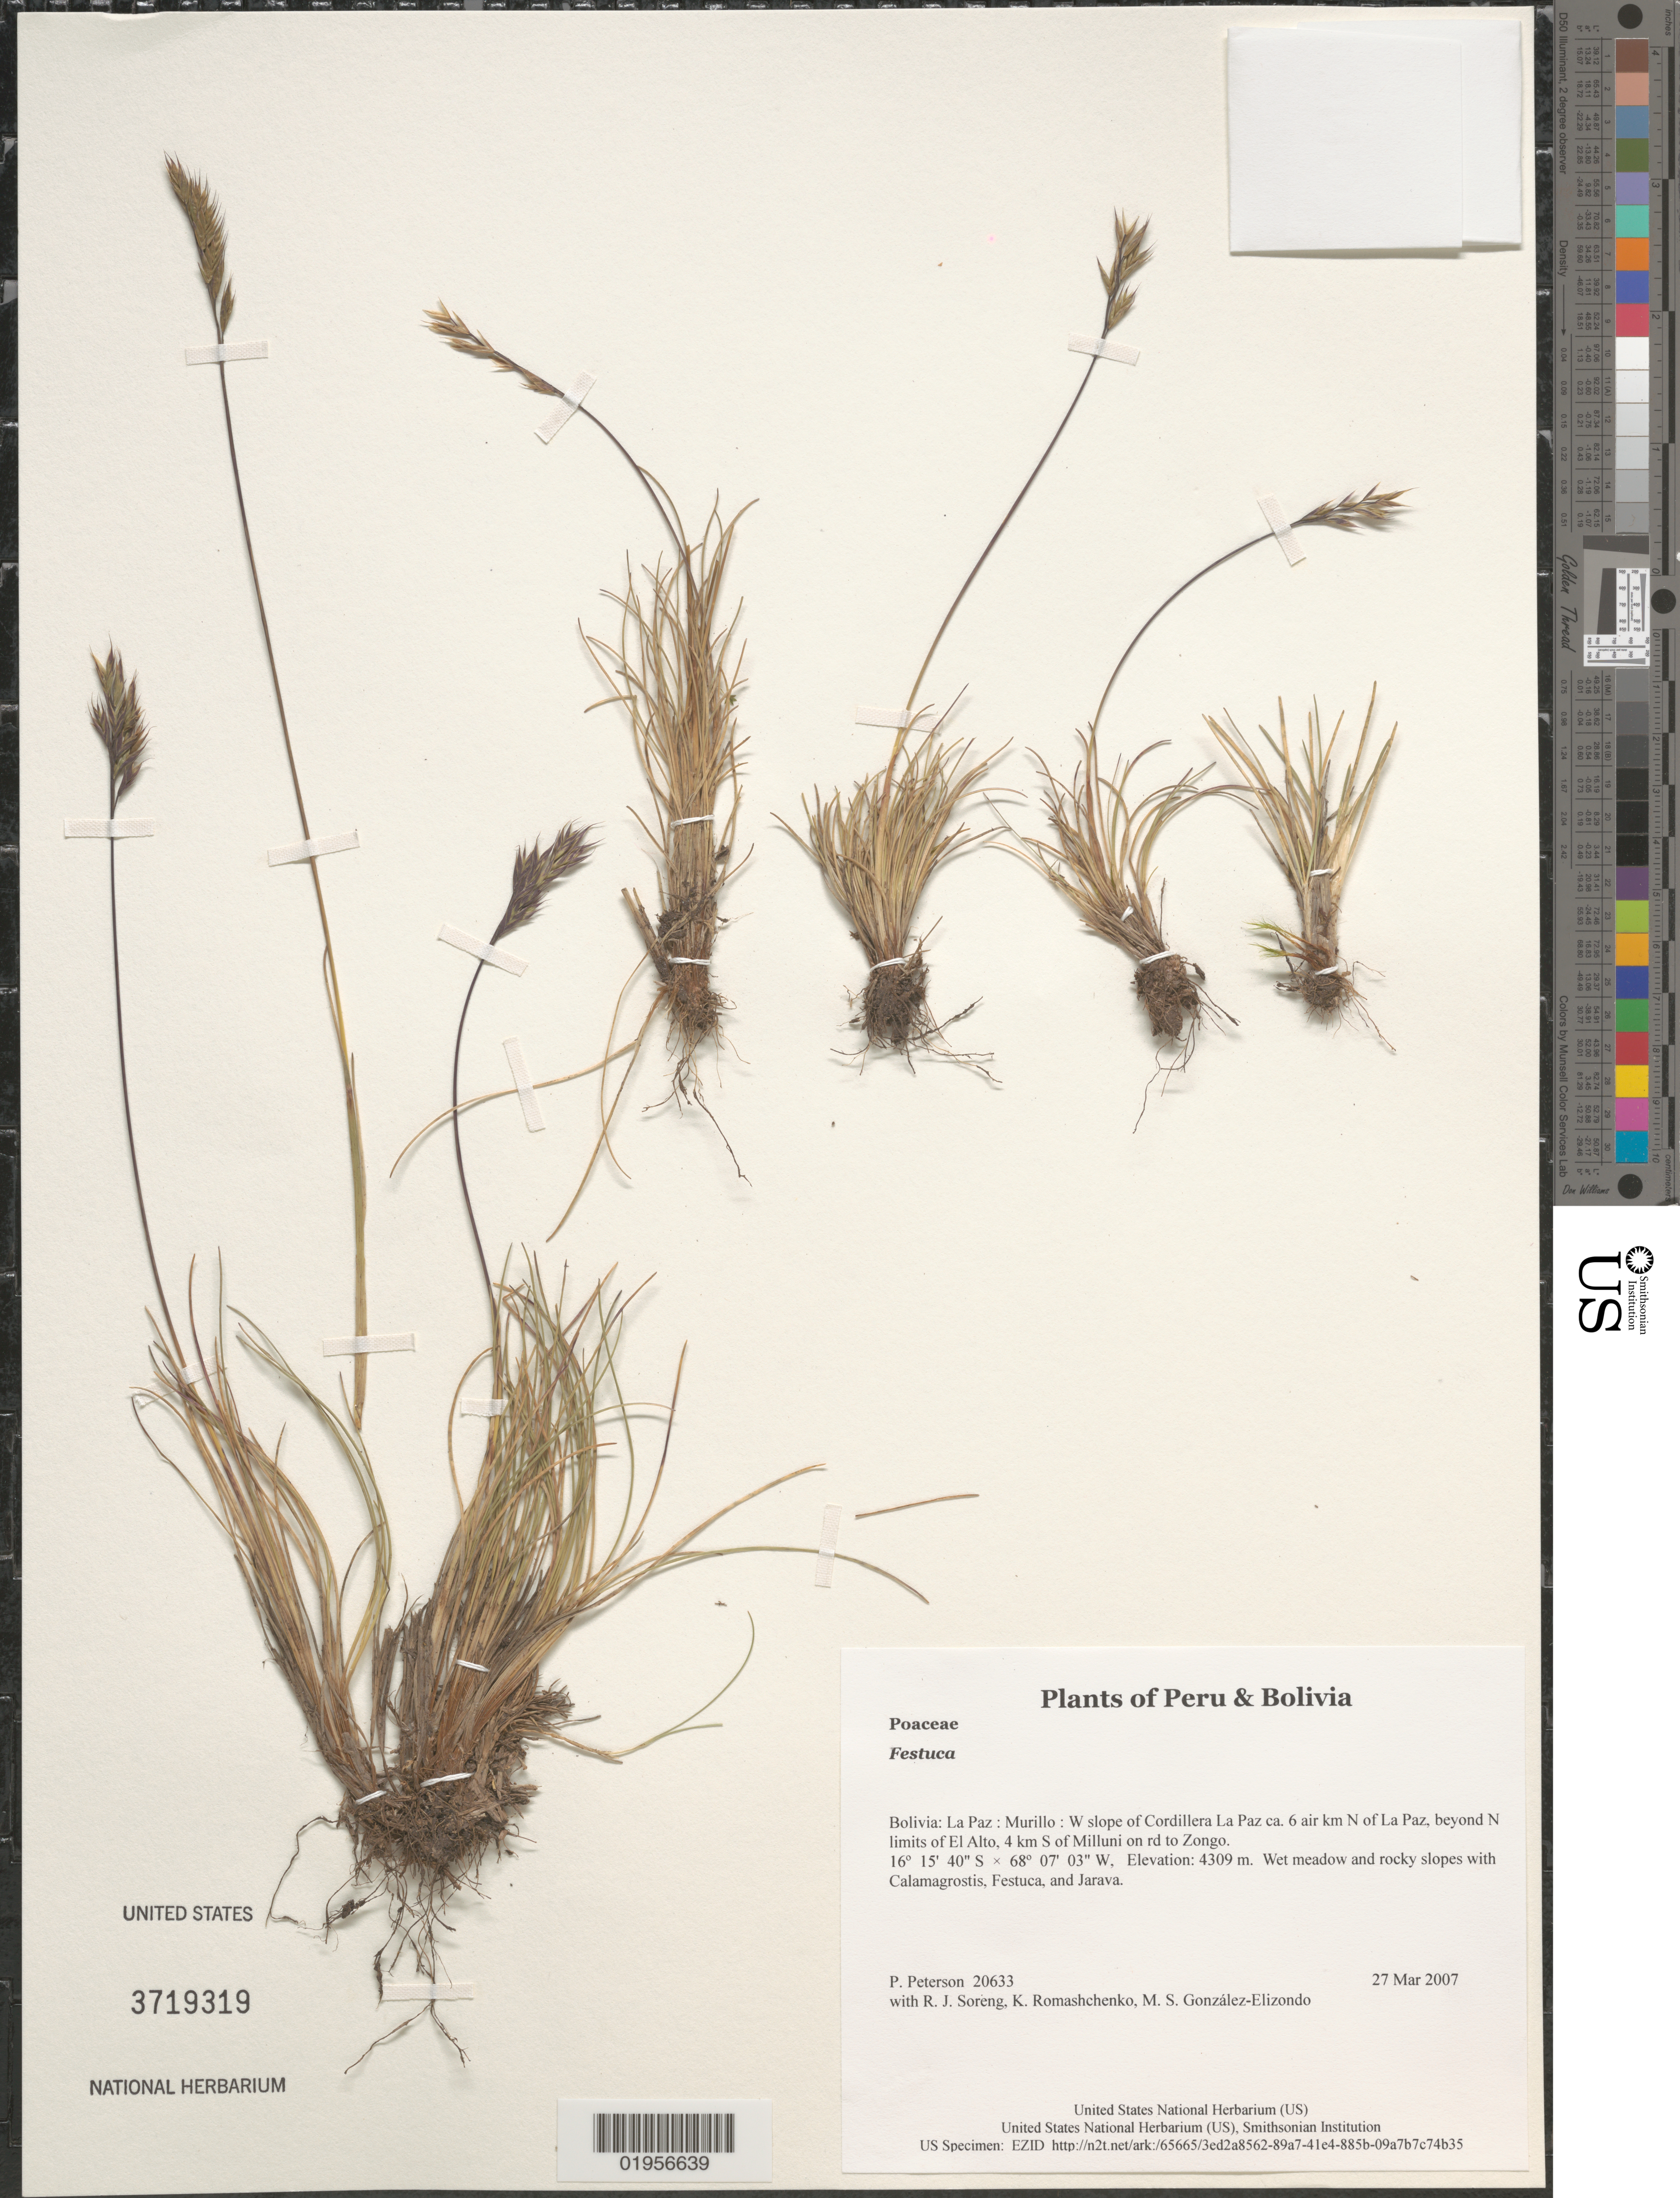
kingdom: Plantae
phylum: Tracheophyta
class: Liliopsida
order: Poales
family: Poaceae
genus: Festuca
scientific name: Festuca sp.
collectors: P. M. Peterson, R. J. Soreng, K. Romashchenko & M. S. González-Elizondo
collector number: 20633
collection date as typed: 27 Mar 2007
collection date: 2007-03-27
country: Bolivia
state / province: La Paz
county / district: Murillo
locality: W slope of Cordillera La Paz ca. 6 air km N of La Paz, beyond N limits of El Alto, 4 km S of Milluni on rd to Zongo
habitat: Wet meadow and rocky slopes with Calamagrostis, Festuca, and Jarava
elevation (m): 4309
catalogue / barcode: US 3719319